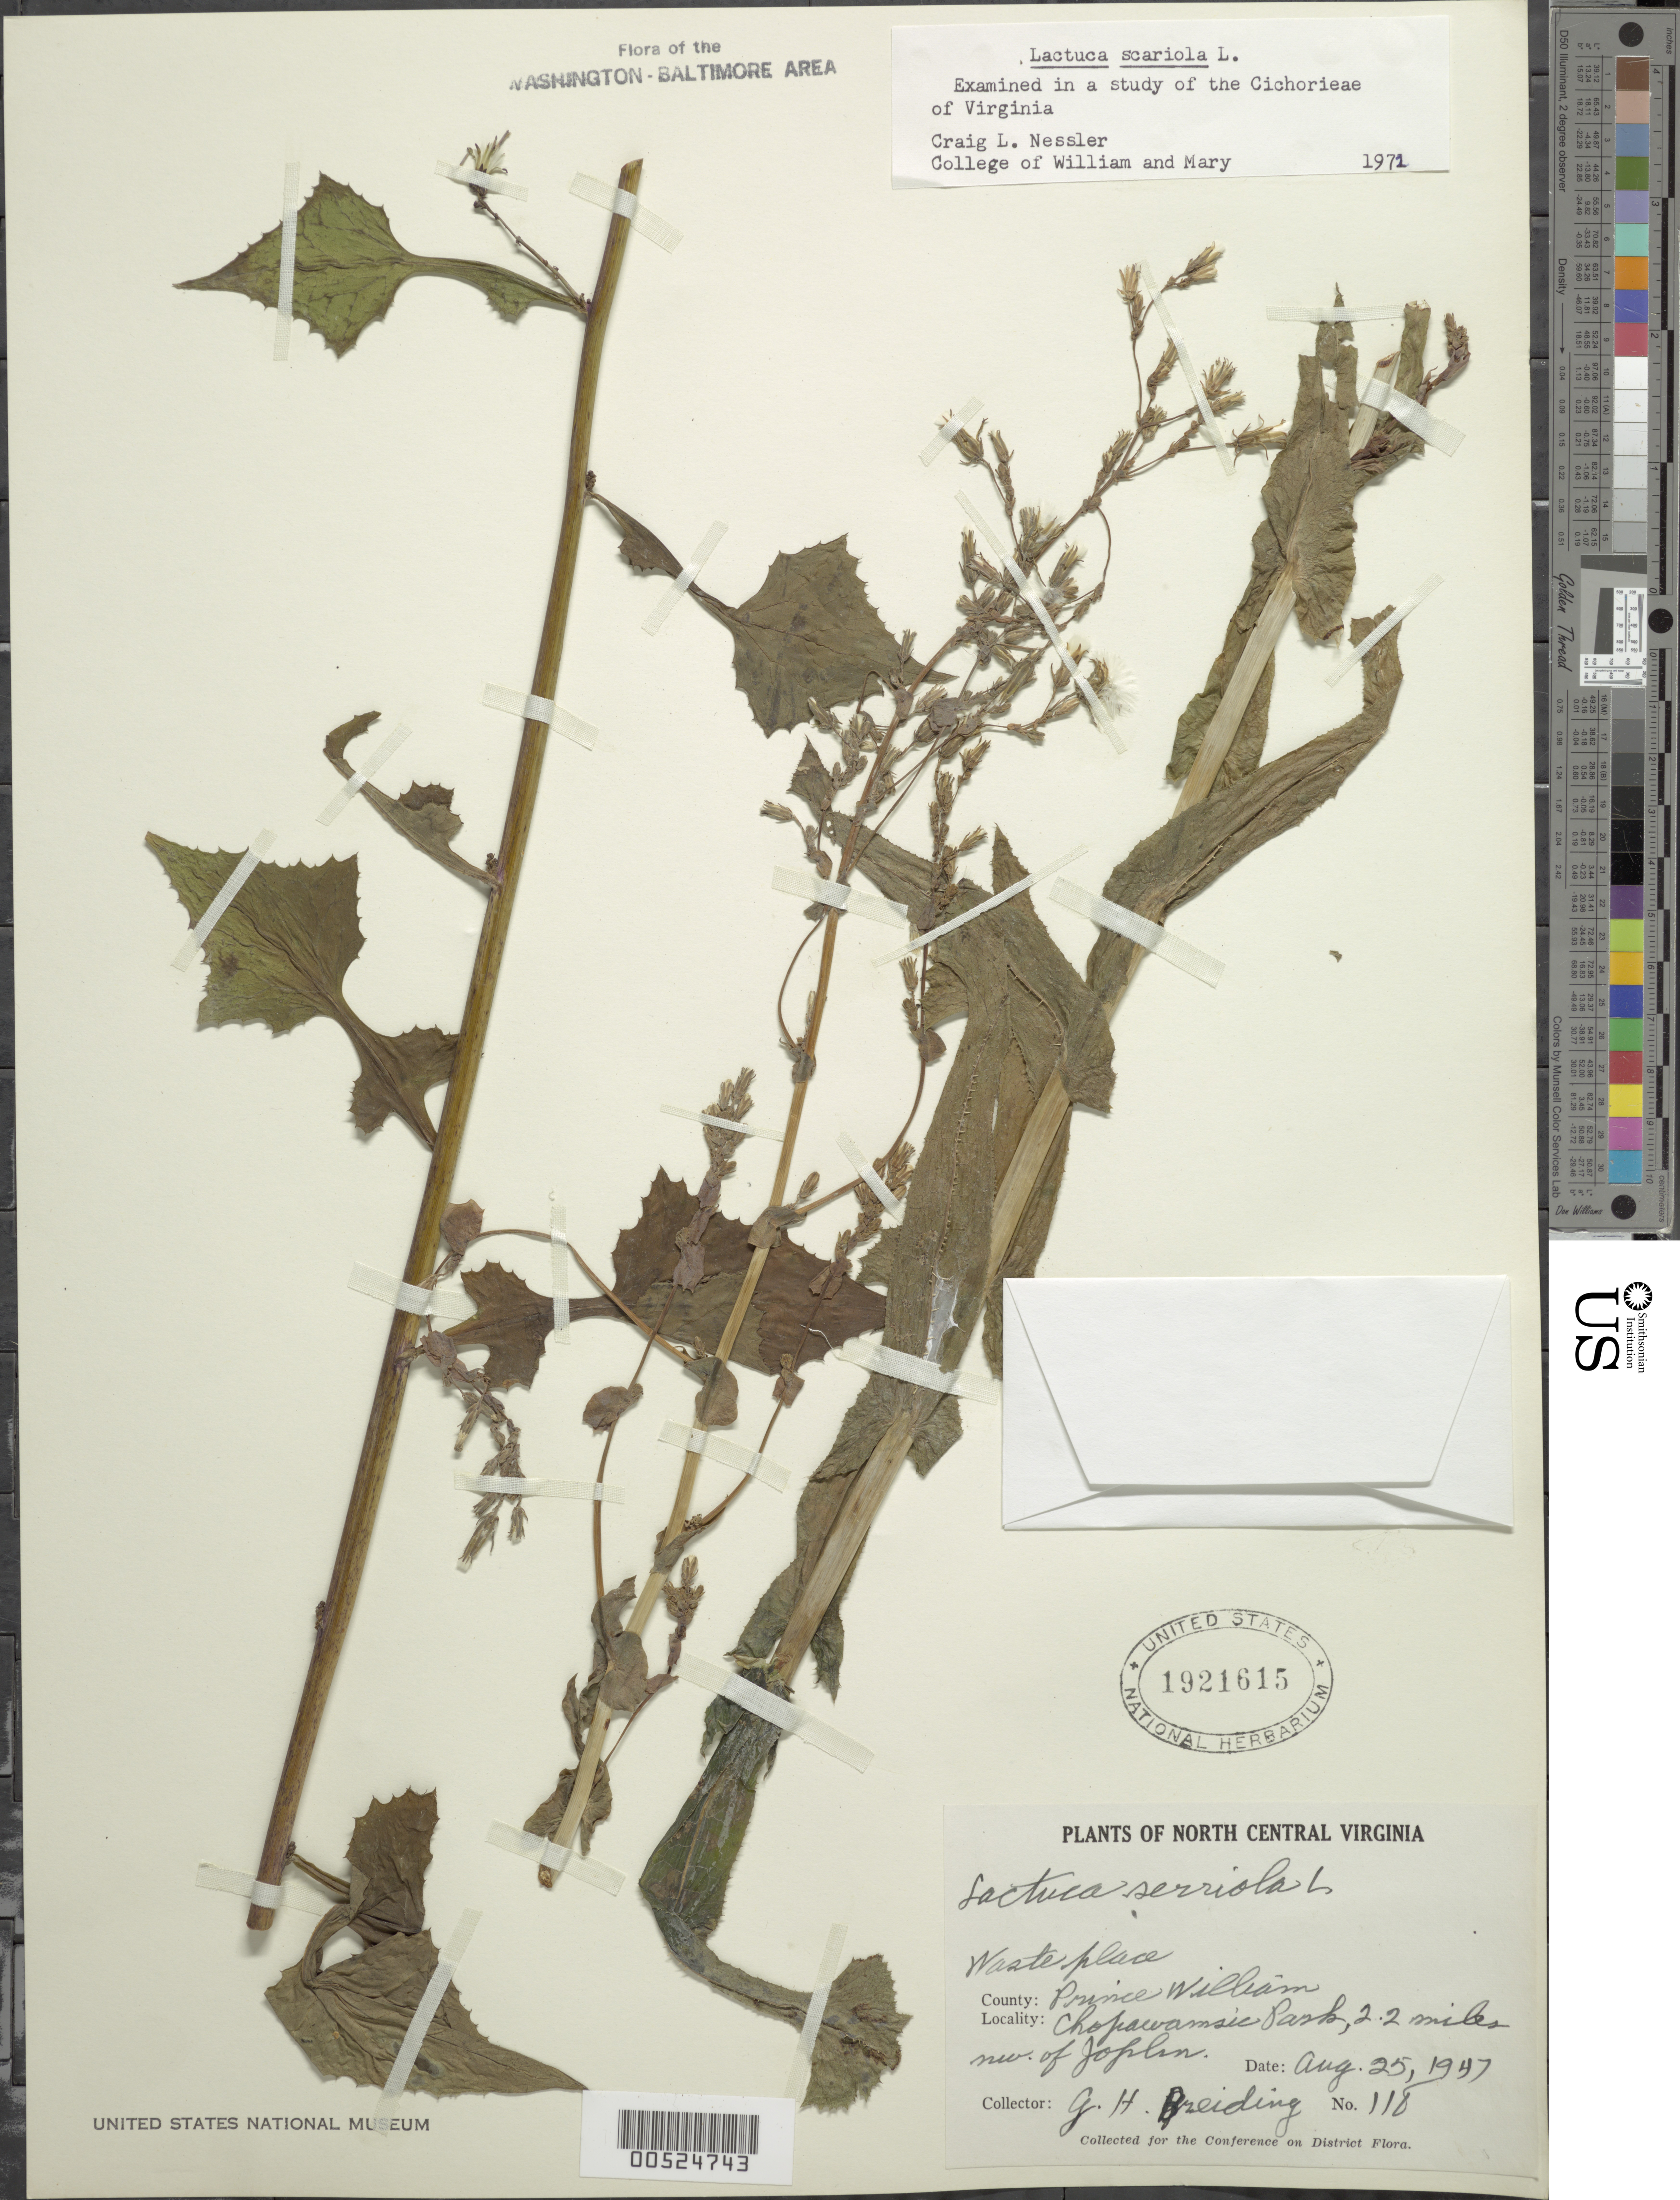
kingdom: Plantae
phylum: Tracheophyta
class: Magnoliopsida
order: Asterales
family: Asteraceae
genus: Lactuca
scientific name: Lactuca serriola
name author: L.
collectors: G. Breiding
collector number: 118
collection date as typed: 25 Aug 1947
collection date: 1947-08-25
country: United States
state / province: Virginia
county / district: Prince William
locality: Chopawamsic Park, 2.2 NW of Joplin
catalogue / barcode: US 1921615